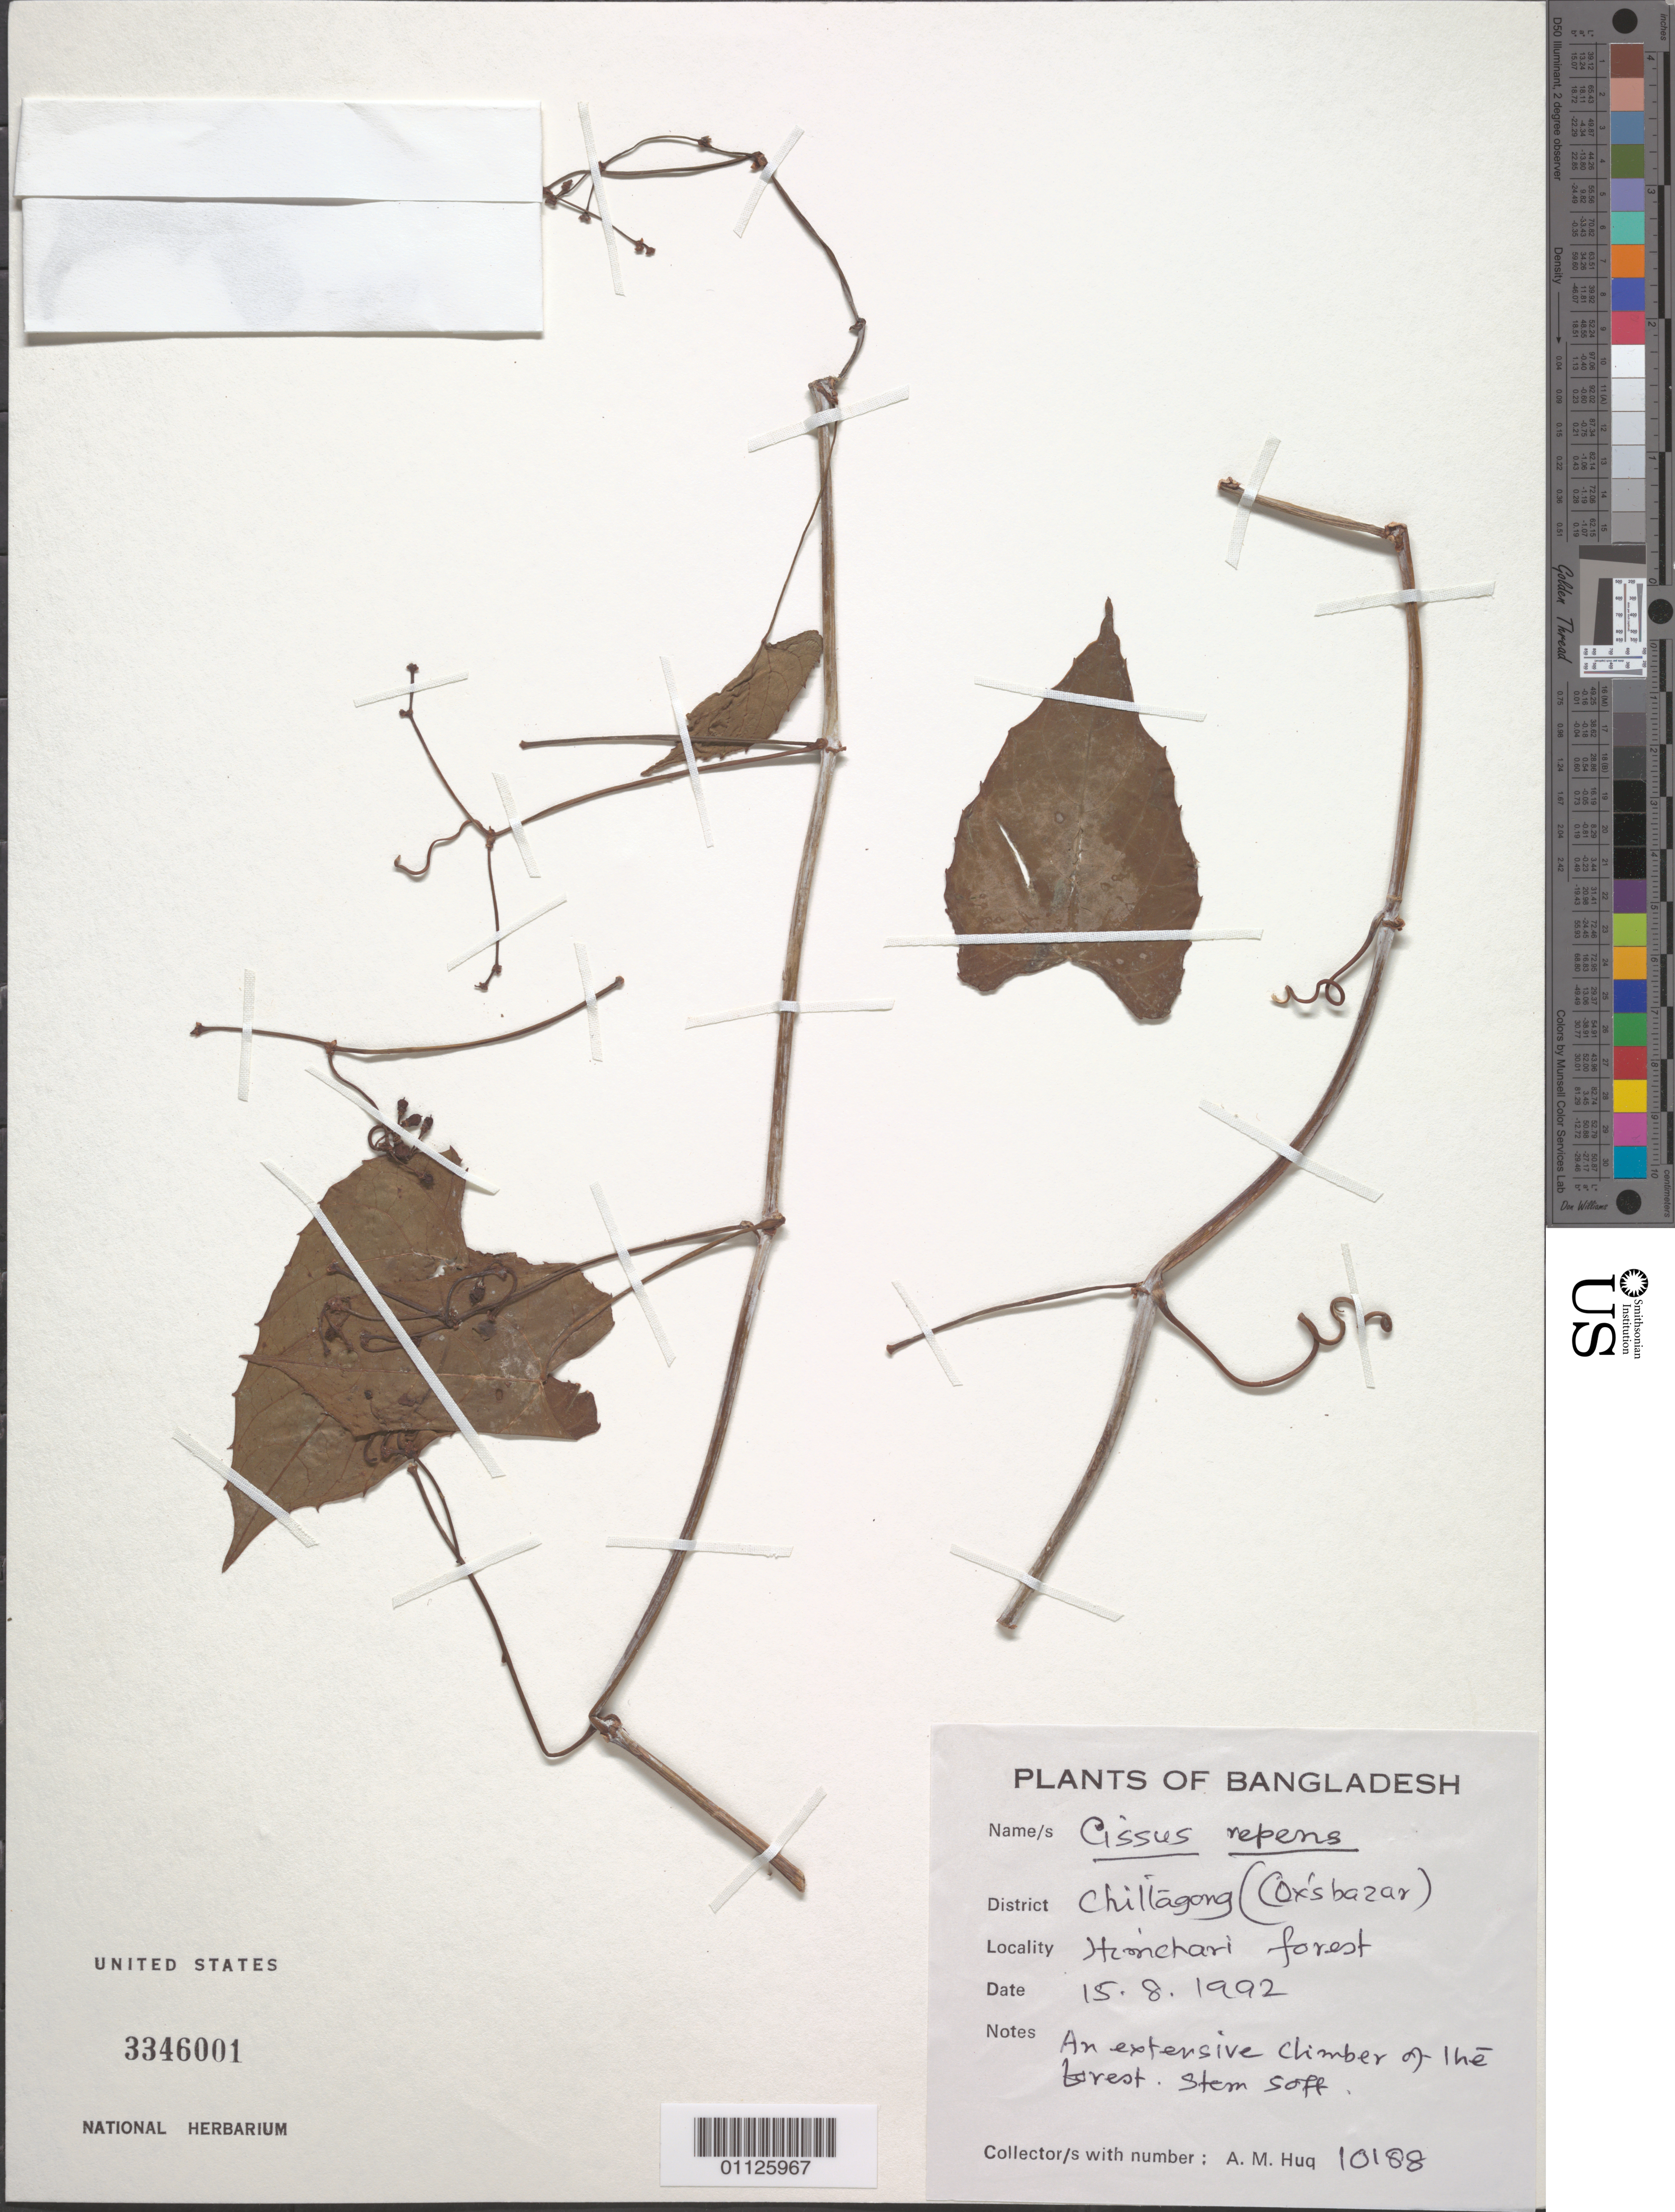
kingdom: Plantae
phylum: Tracheophyta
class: Magnoliopsida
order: Vitales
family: Vitaceae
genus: Cissus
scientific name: Cissus repens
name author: Lam.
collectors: A. M. Huq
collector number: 10188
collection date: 1992-08-15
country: Bangladesh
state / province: Chittagong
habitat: Forest. Climber.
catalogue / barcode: US 3346001